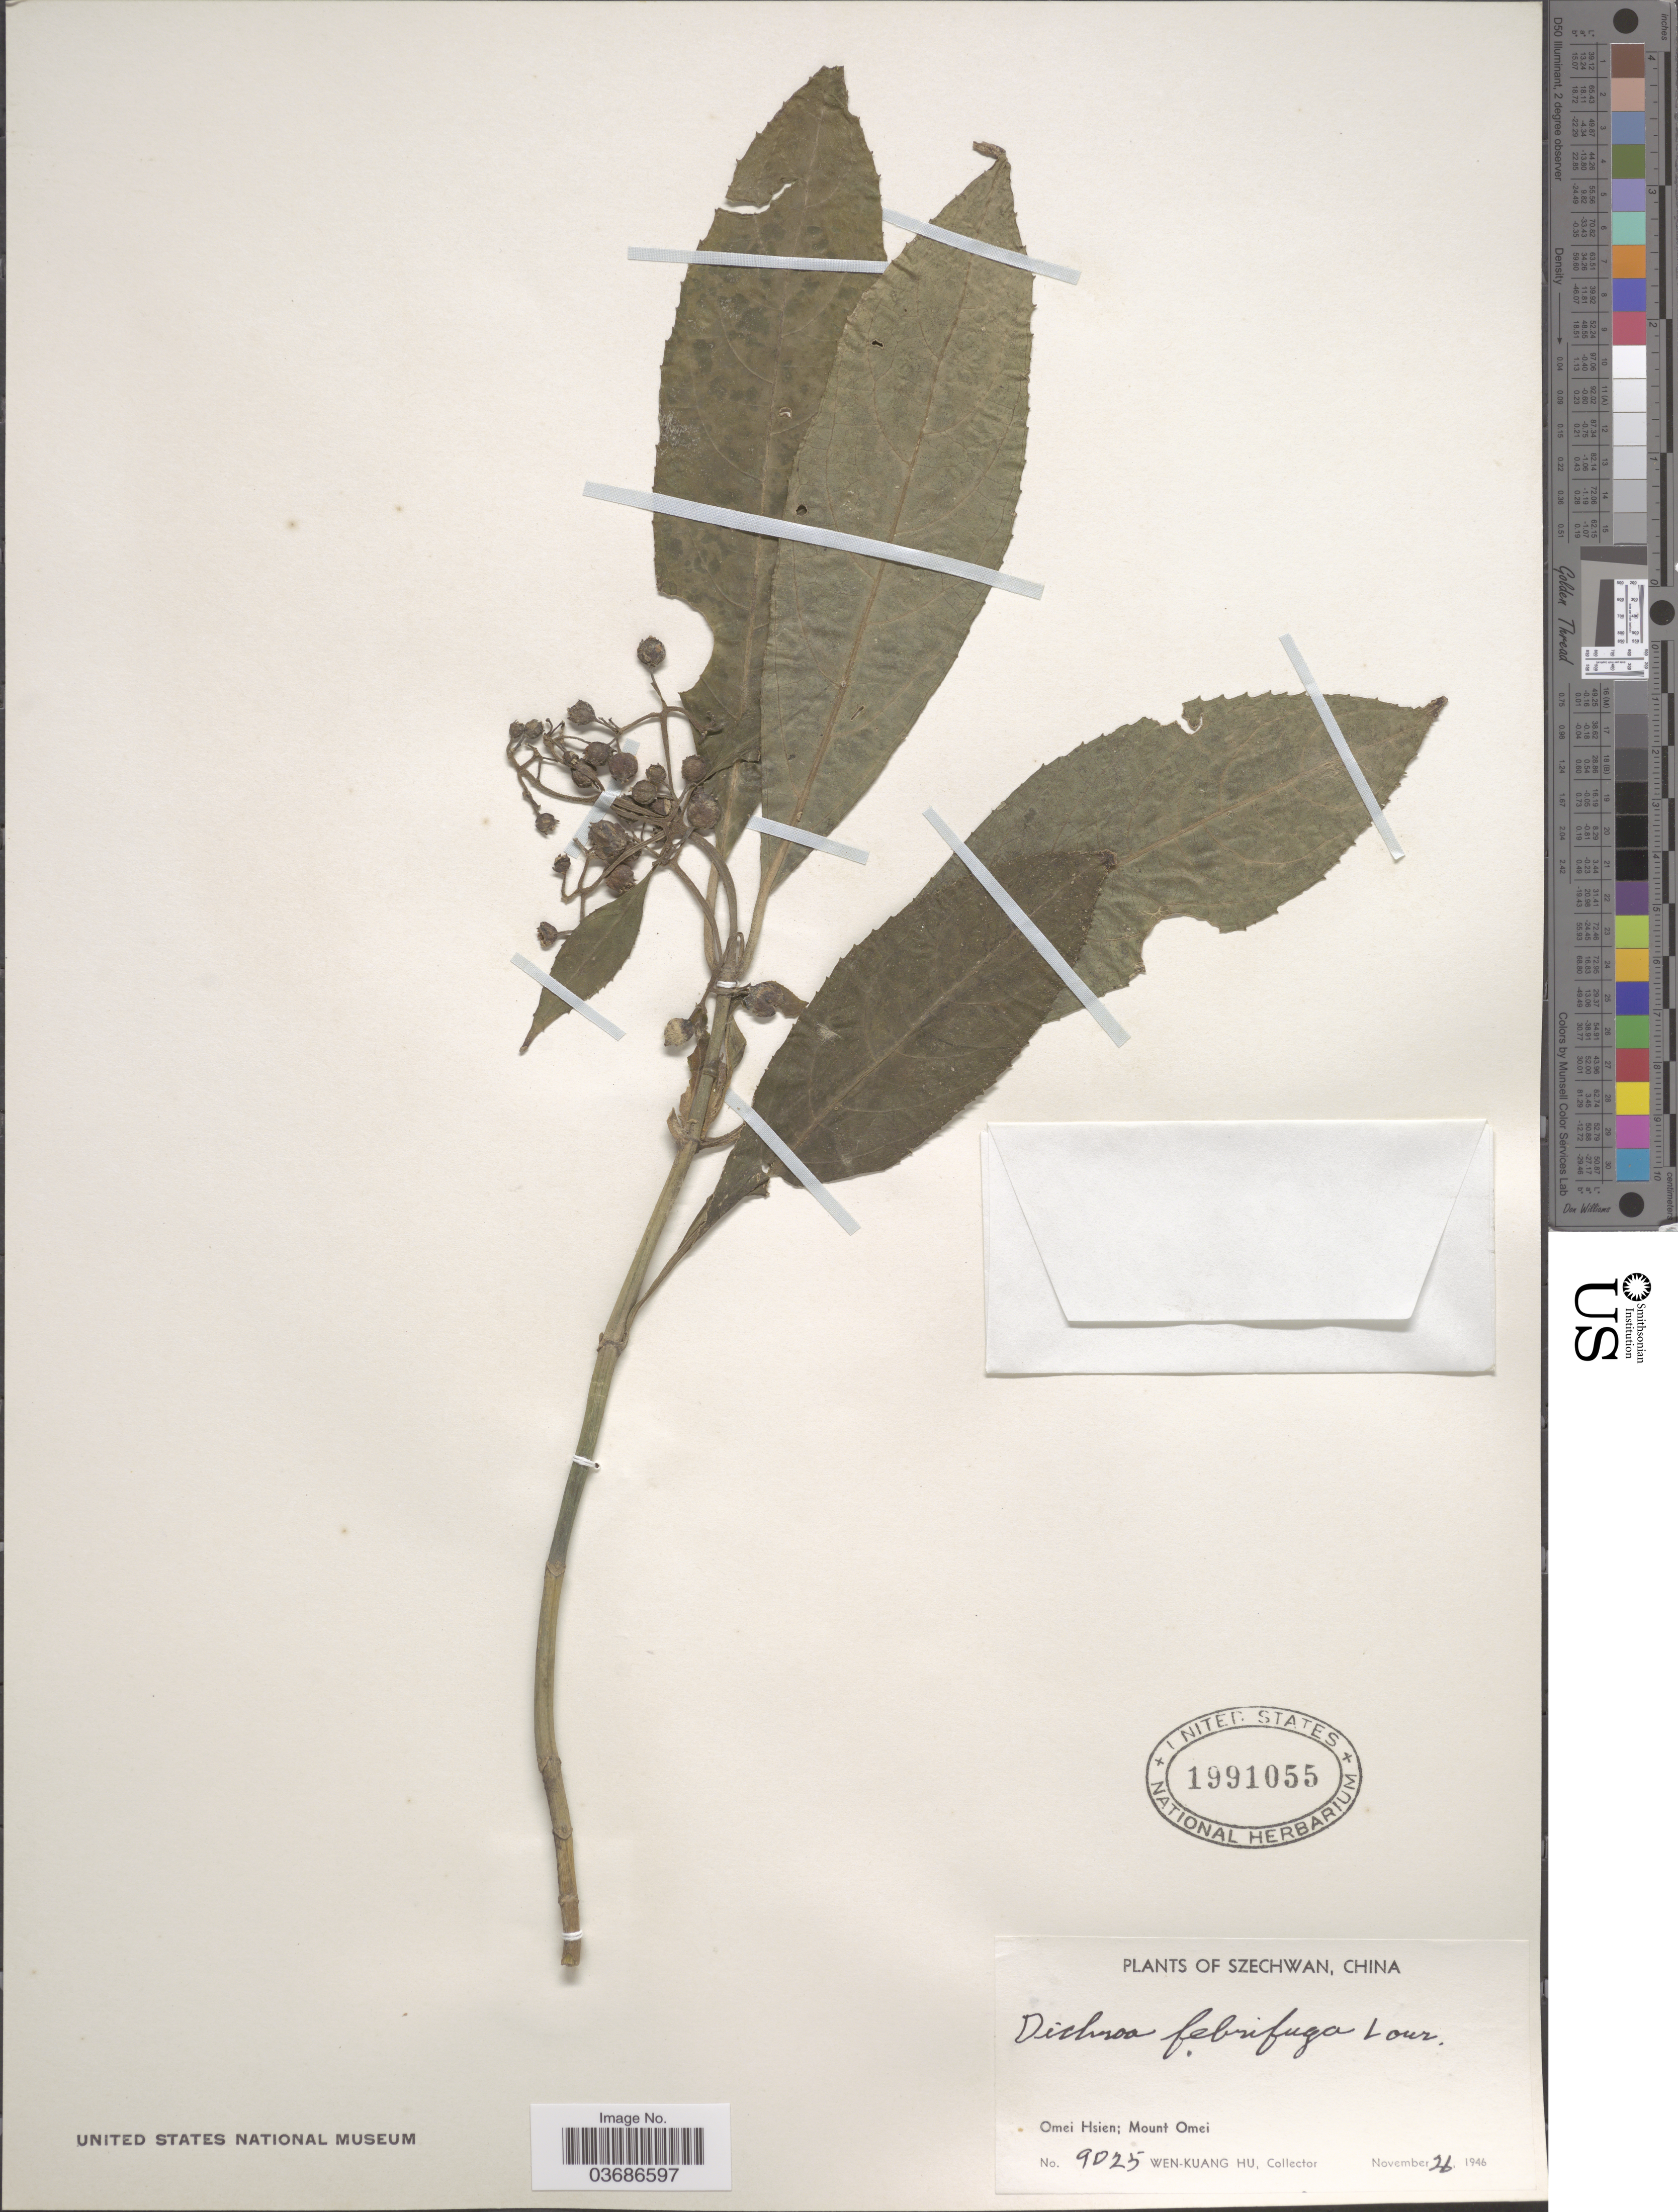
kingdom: Plantae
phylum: Tracheophyta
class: Magnoliopsida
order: Cornales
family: Hydrangeaceae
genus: Hydrangea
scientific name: Hydrangea febrifuga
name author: (Lour.) Y. De Smet & C. Granados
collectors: W. K. Hu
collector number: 9025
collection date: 1946-11-26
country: China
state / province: Sichuan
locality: Szechwan. Omei Hsien; Mount Omei.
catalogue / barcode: US 1991055